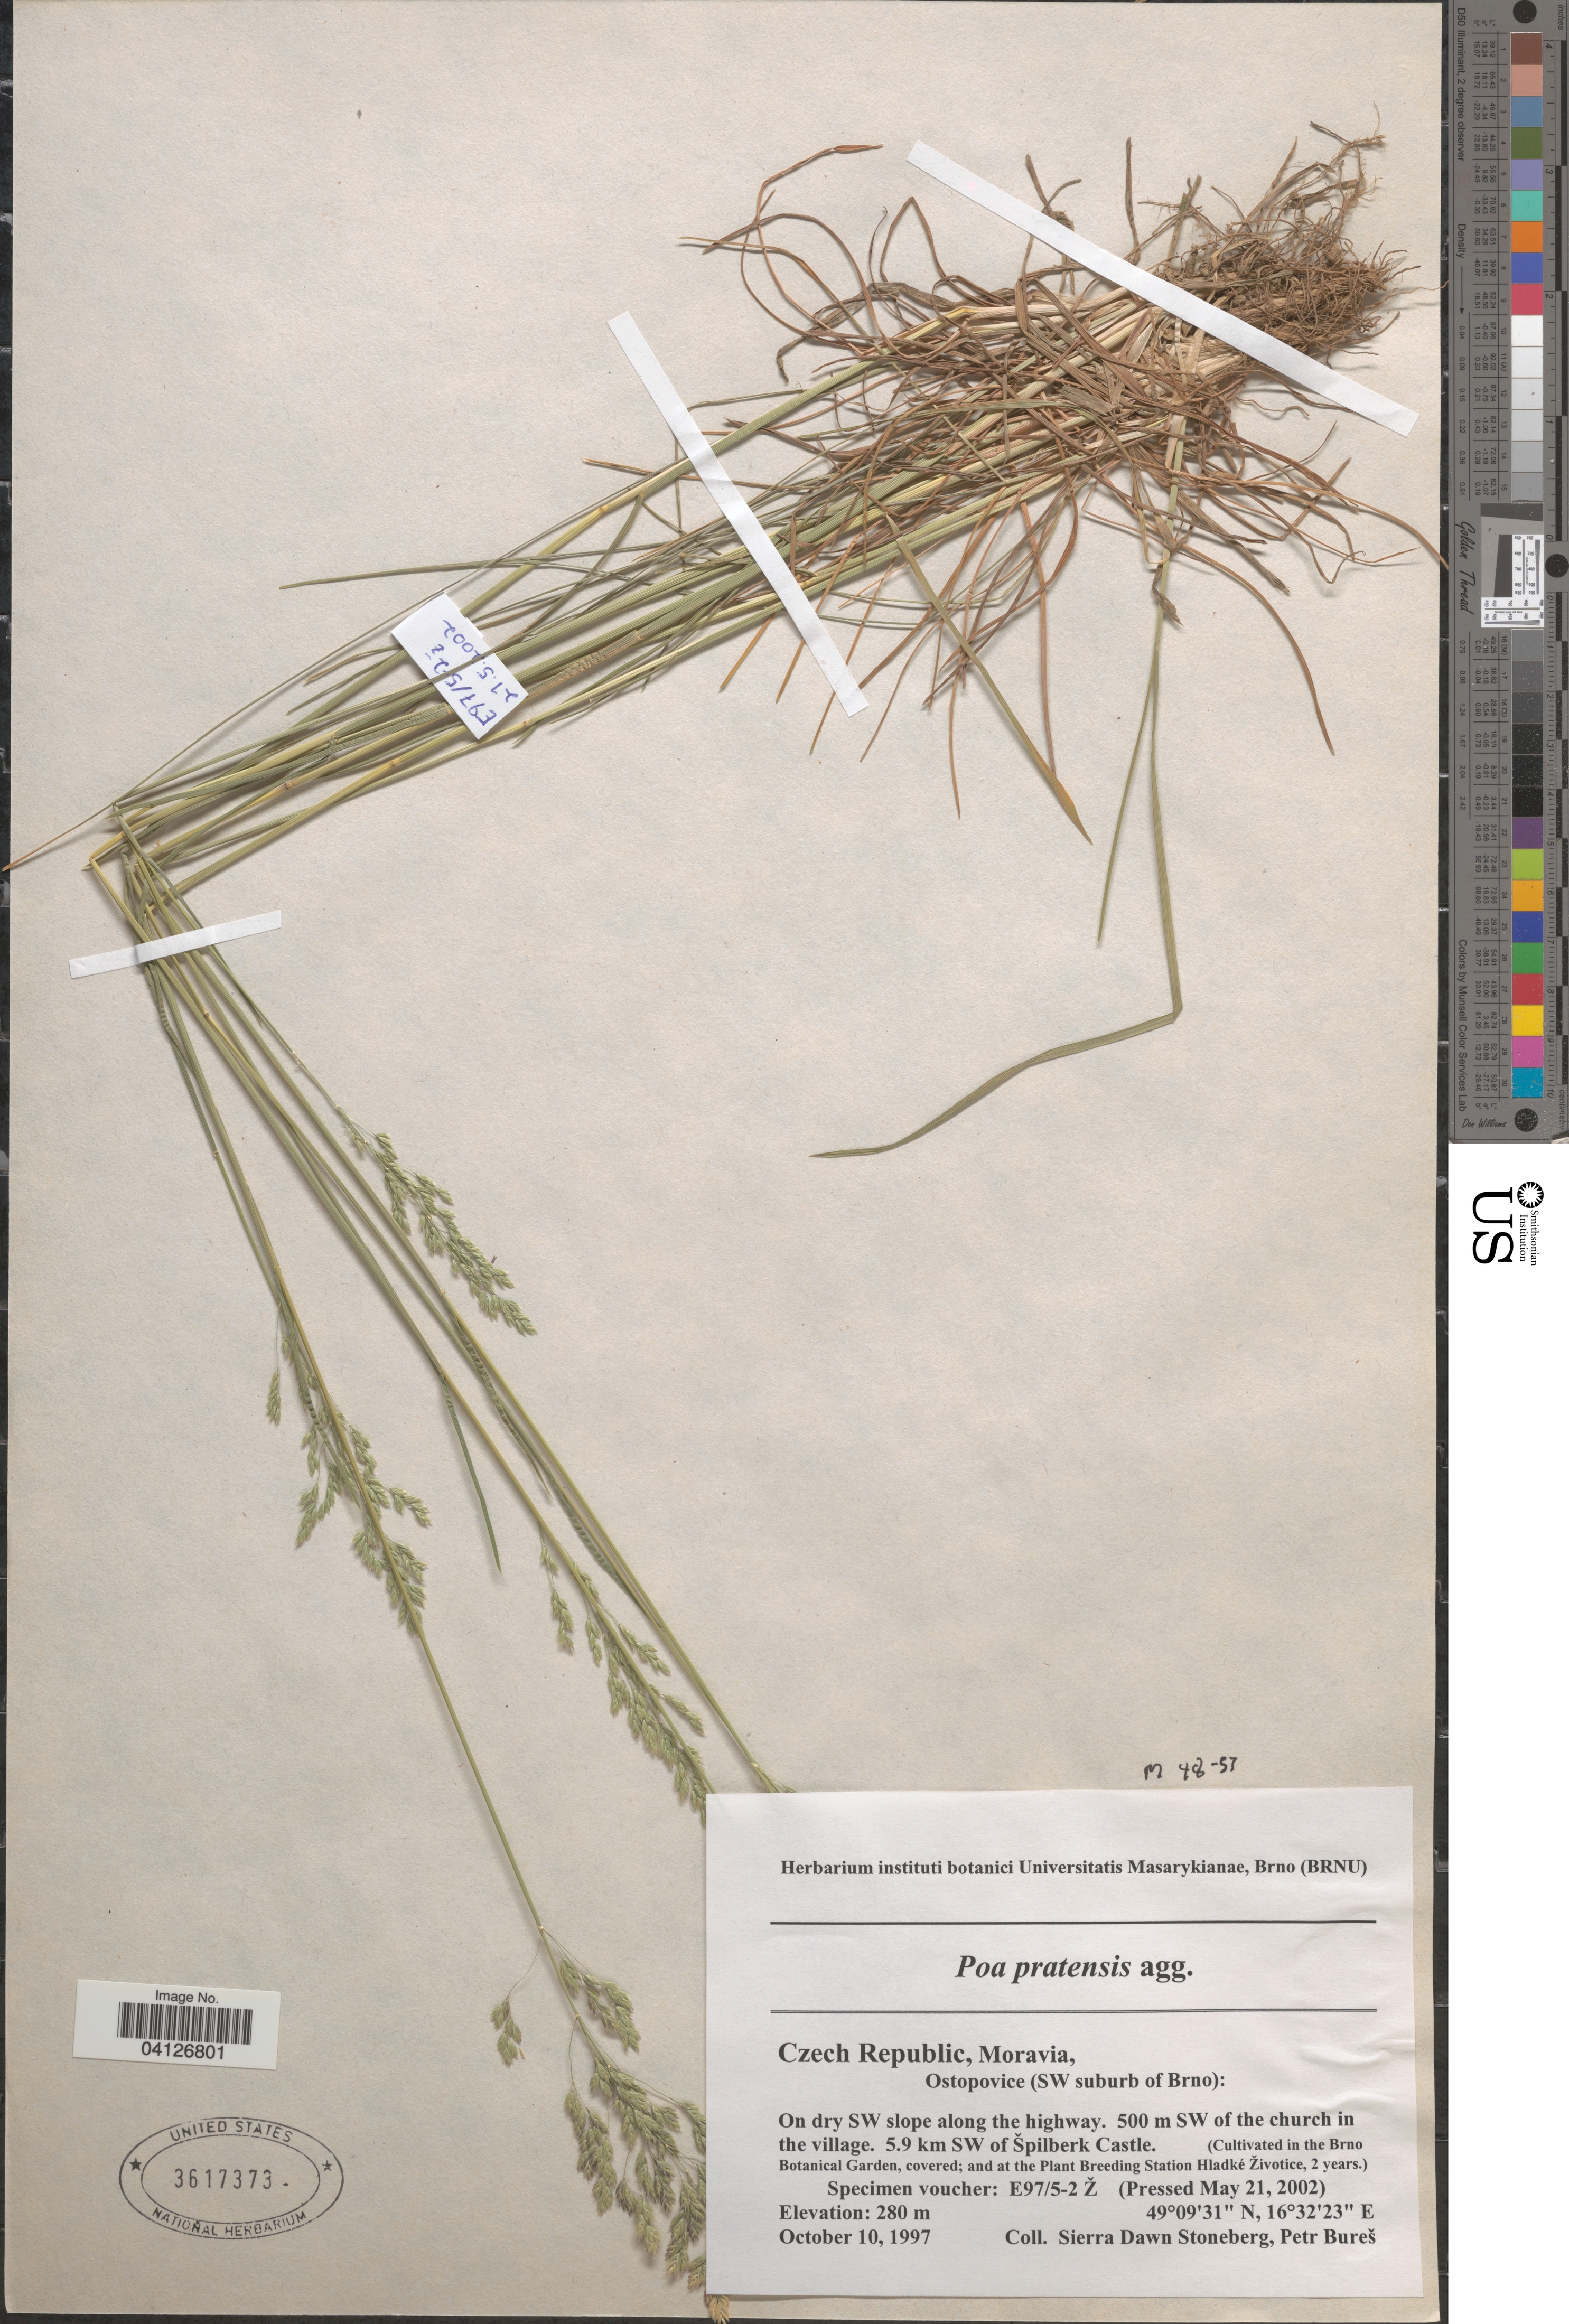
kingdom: Plantae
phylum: Tracheophyta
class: Liliopsida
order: Poales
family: Poaceae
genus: Poa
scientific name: Poa pratensis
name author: L.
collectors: Ex herb. instituti botanici Universitatis Masarykianae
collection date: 2002-05-21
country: Czechia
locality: In the Brno Botanical Garden, covered; and at the Plant Breeding Station Hladké Životice, 2 years.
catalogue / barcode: US 3617373